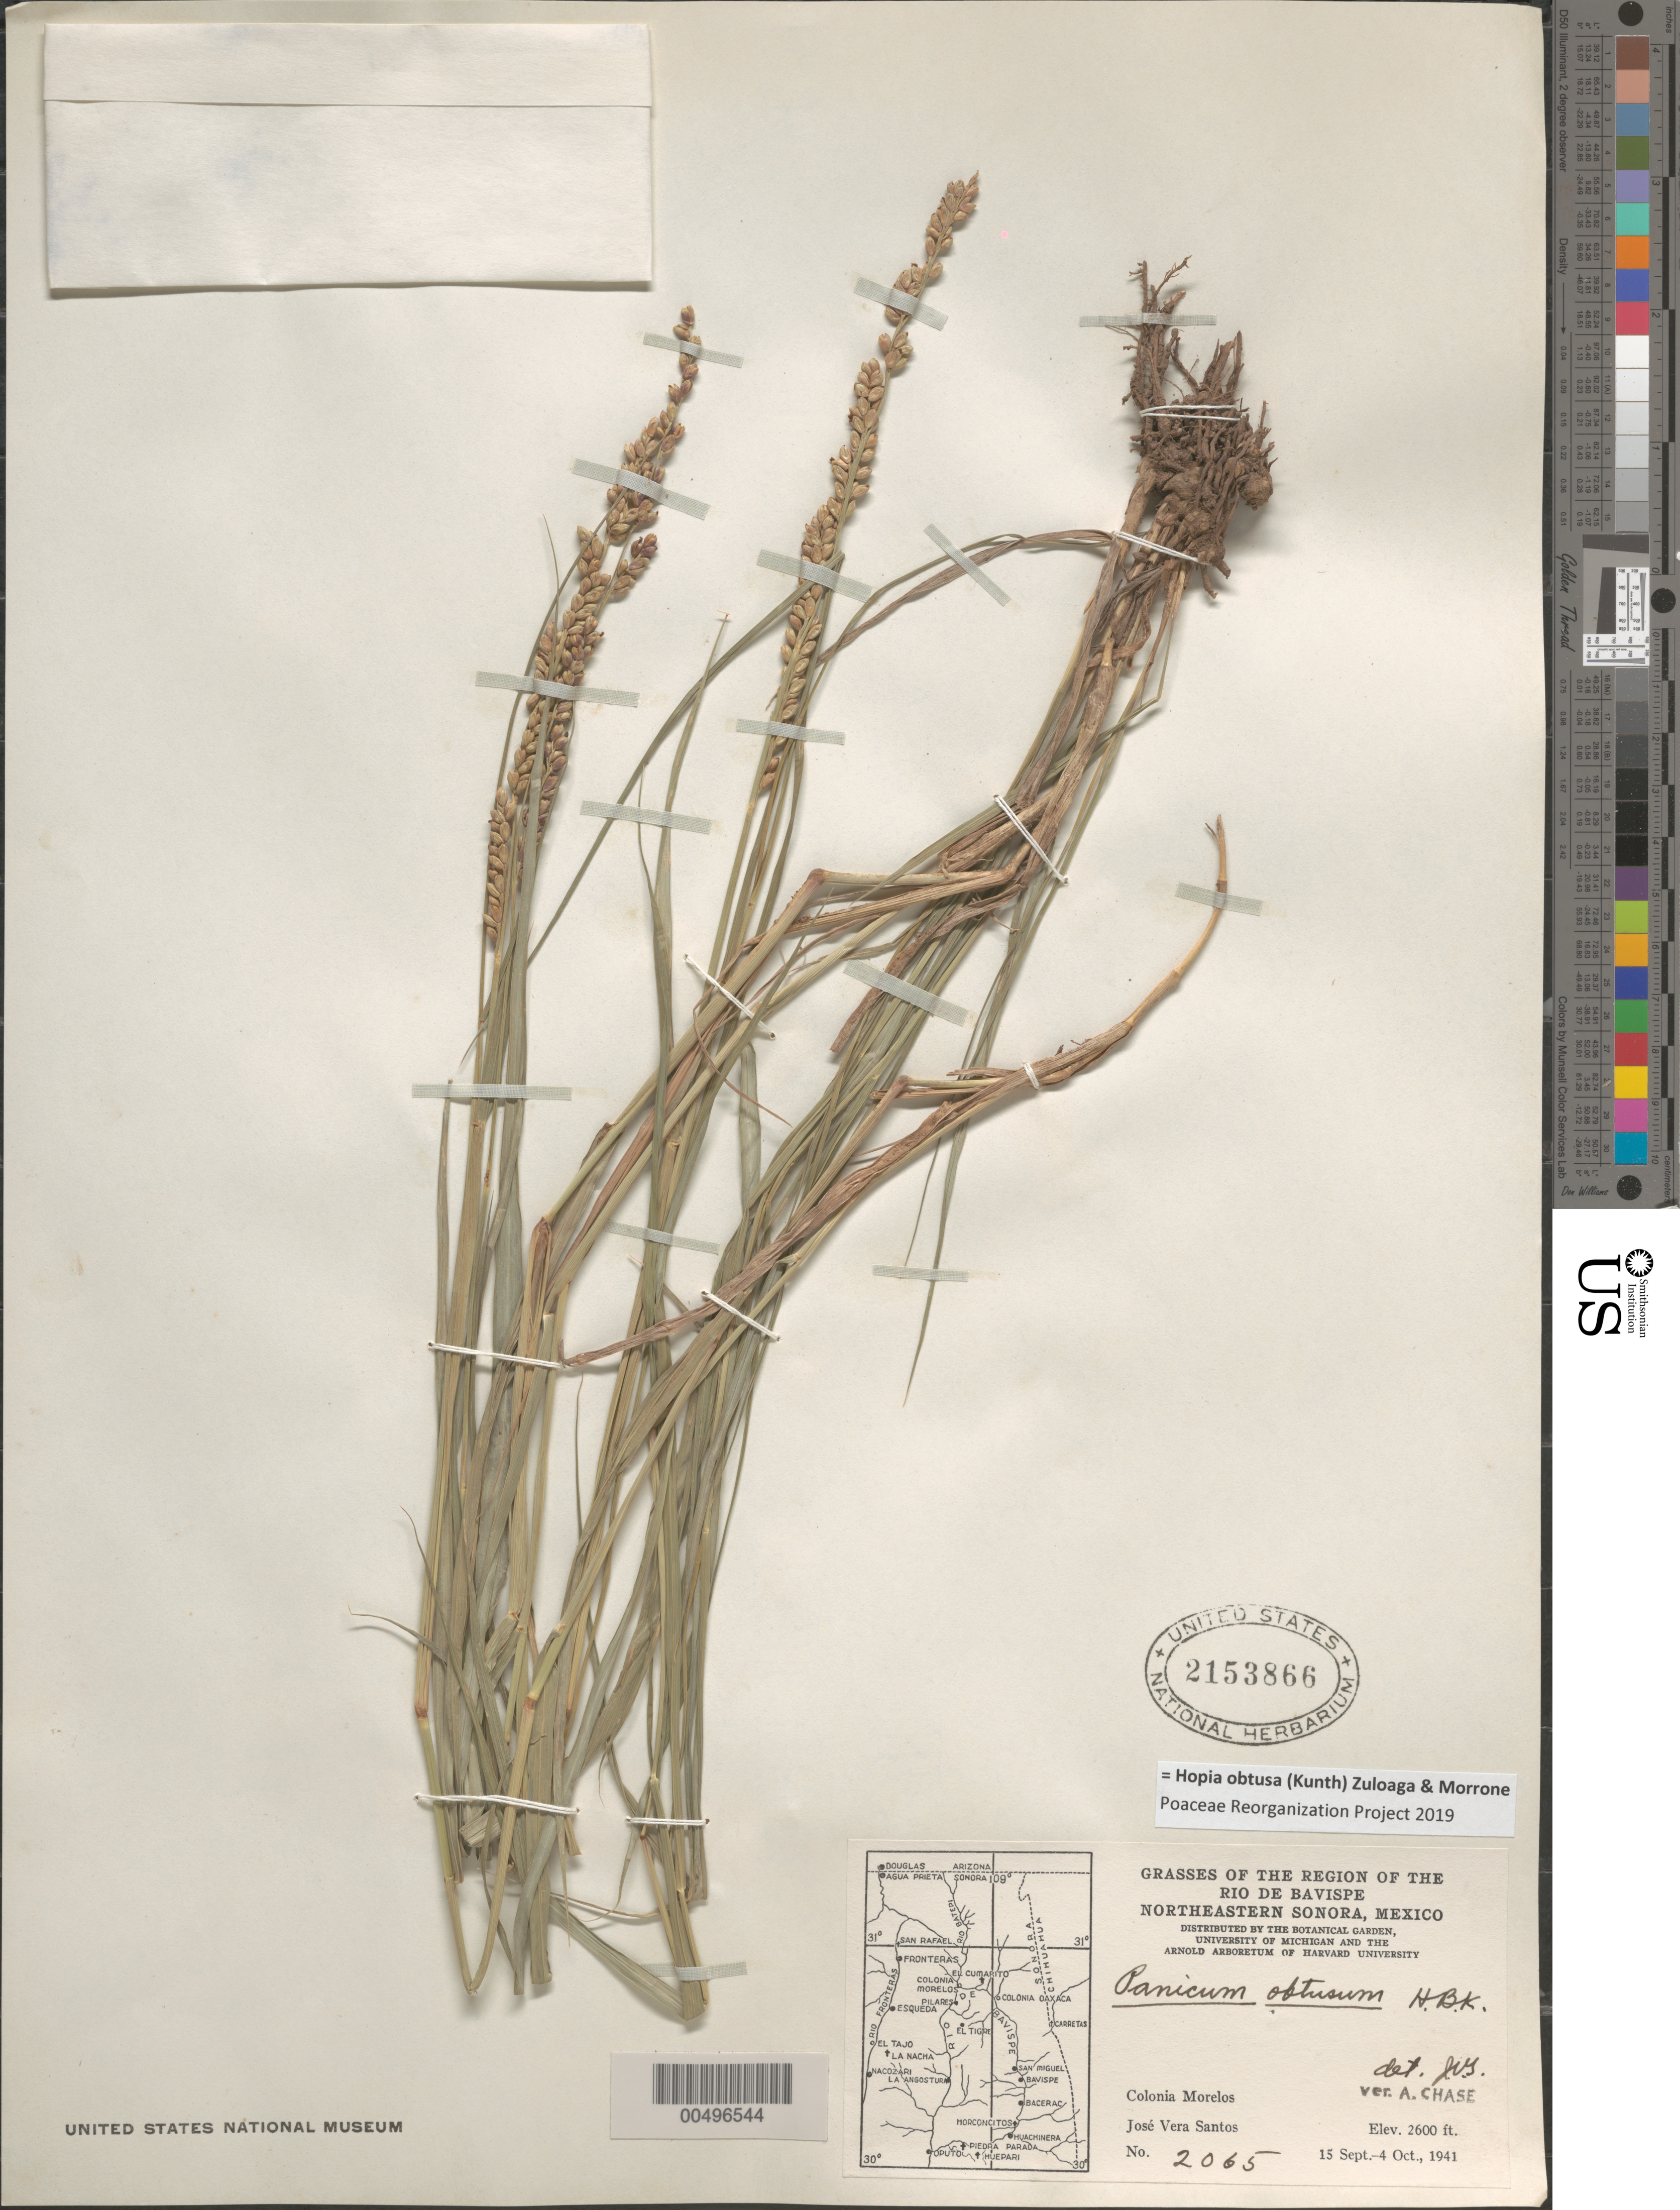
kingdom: Plantae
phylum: Tracheophyta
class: Liliopsida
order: Poales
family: Poaceae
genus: Panicum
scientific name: Panicum obtusum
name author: Kunth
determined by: Santos, J. V.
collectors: J. V. Santos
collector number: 2065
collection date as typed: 15 Sep 1941 to 4 Oct 1941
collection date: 1941-09-15/1941-10-04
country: Mexico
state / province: Sonora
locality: Region of the Rio de Bavispe, NE Sonora, Colonia Morelos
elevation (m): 792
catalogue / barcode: US 2153866